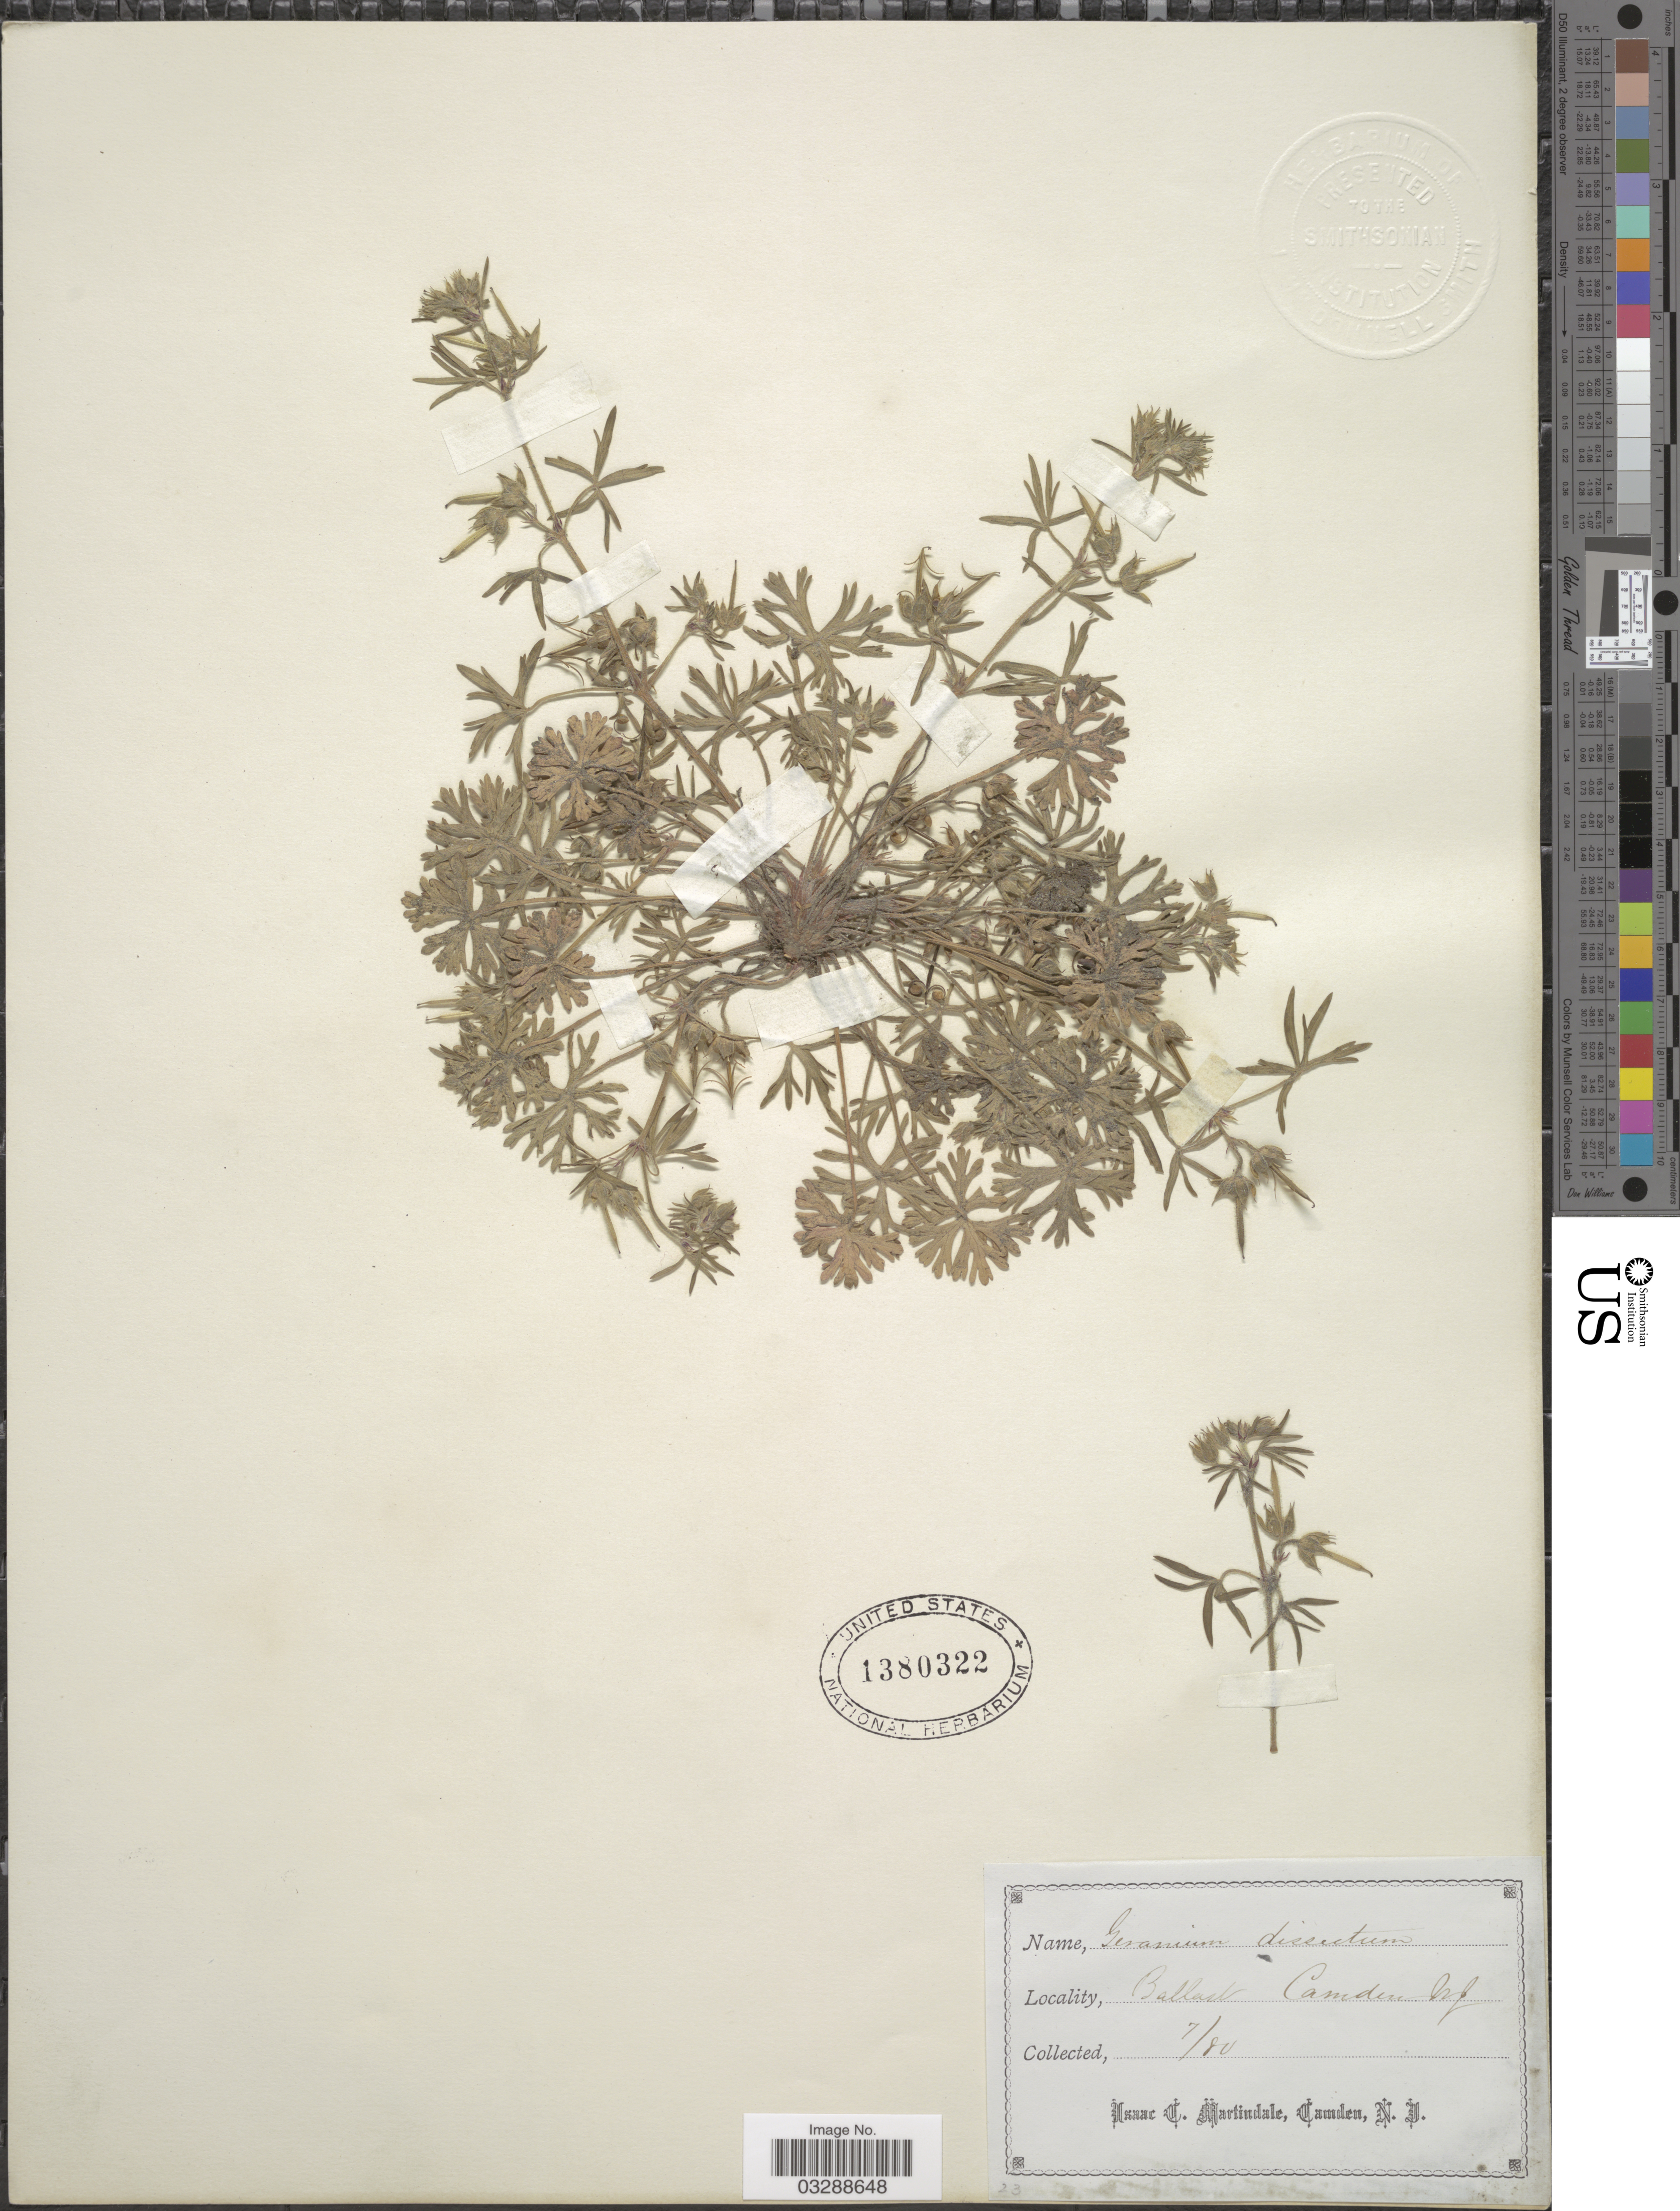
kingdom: Plantae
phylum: Tracheophyta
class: Magnoliopsida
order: Geraniales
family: Geraniaceae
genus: Geranium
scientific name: Geranium dissectum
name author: L.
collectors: I. C. Martindale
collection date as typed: Transcribed d/m/y: /7/80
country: United States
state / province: New Jersey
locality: Ballast, Camden.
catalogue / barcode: US 1380322